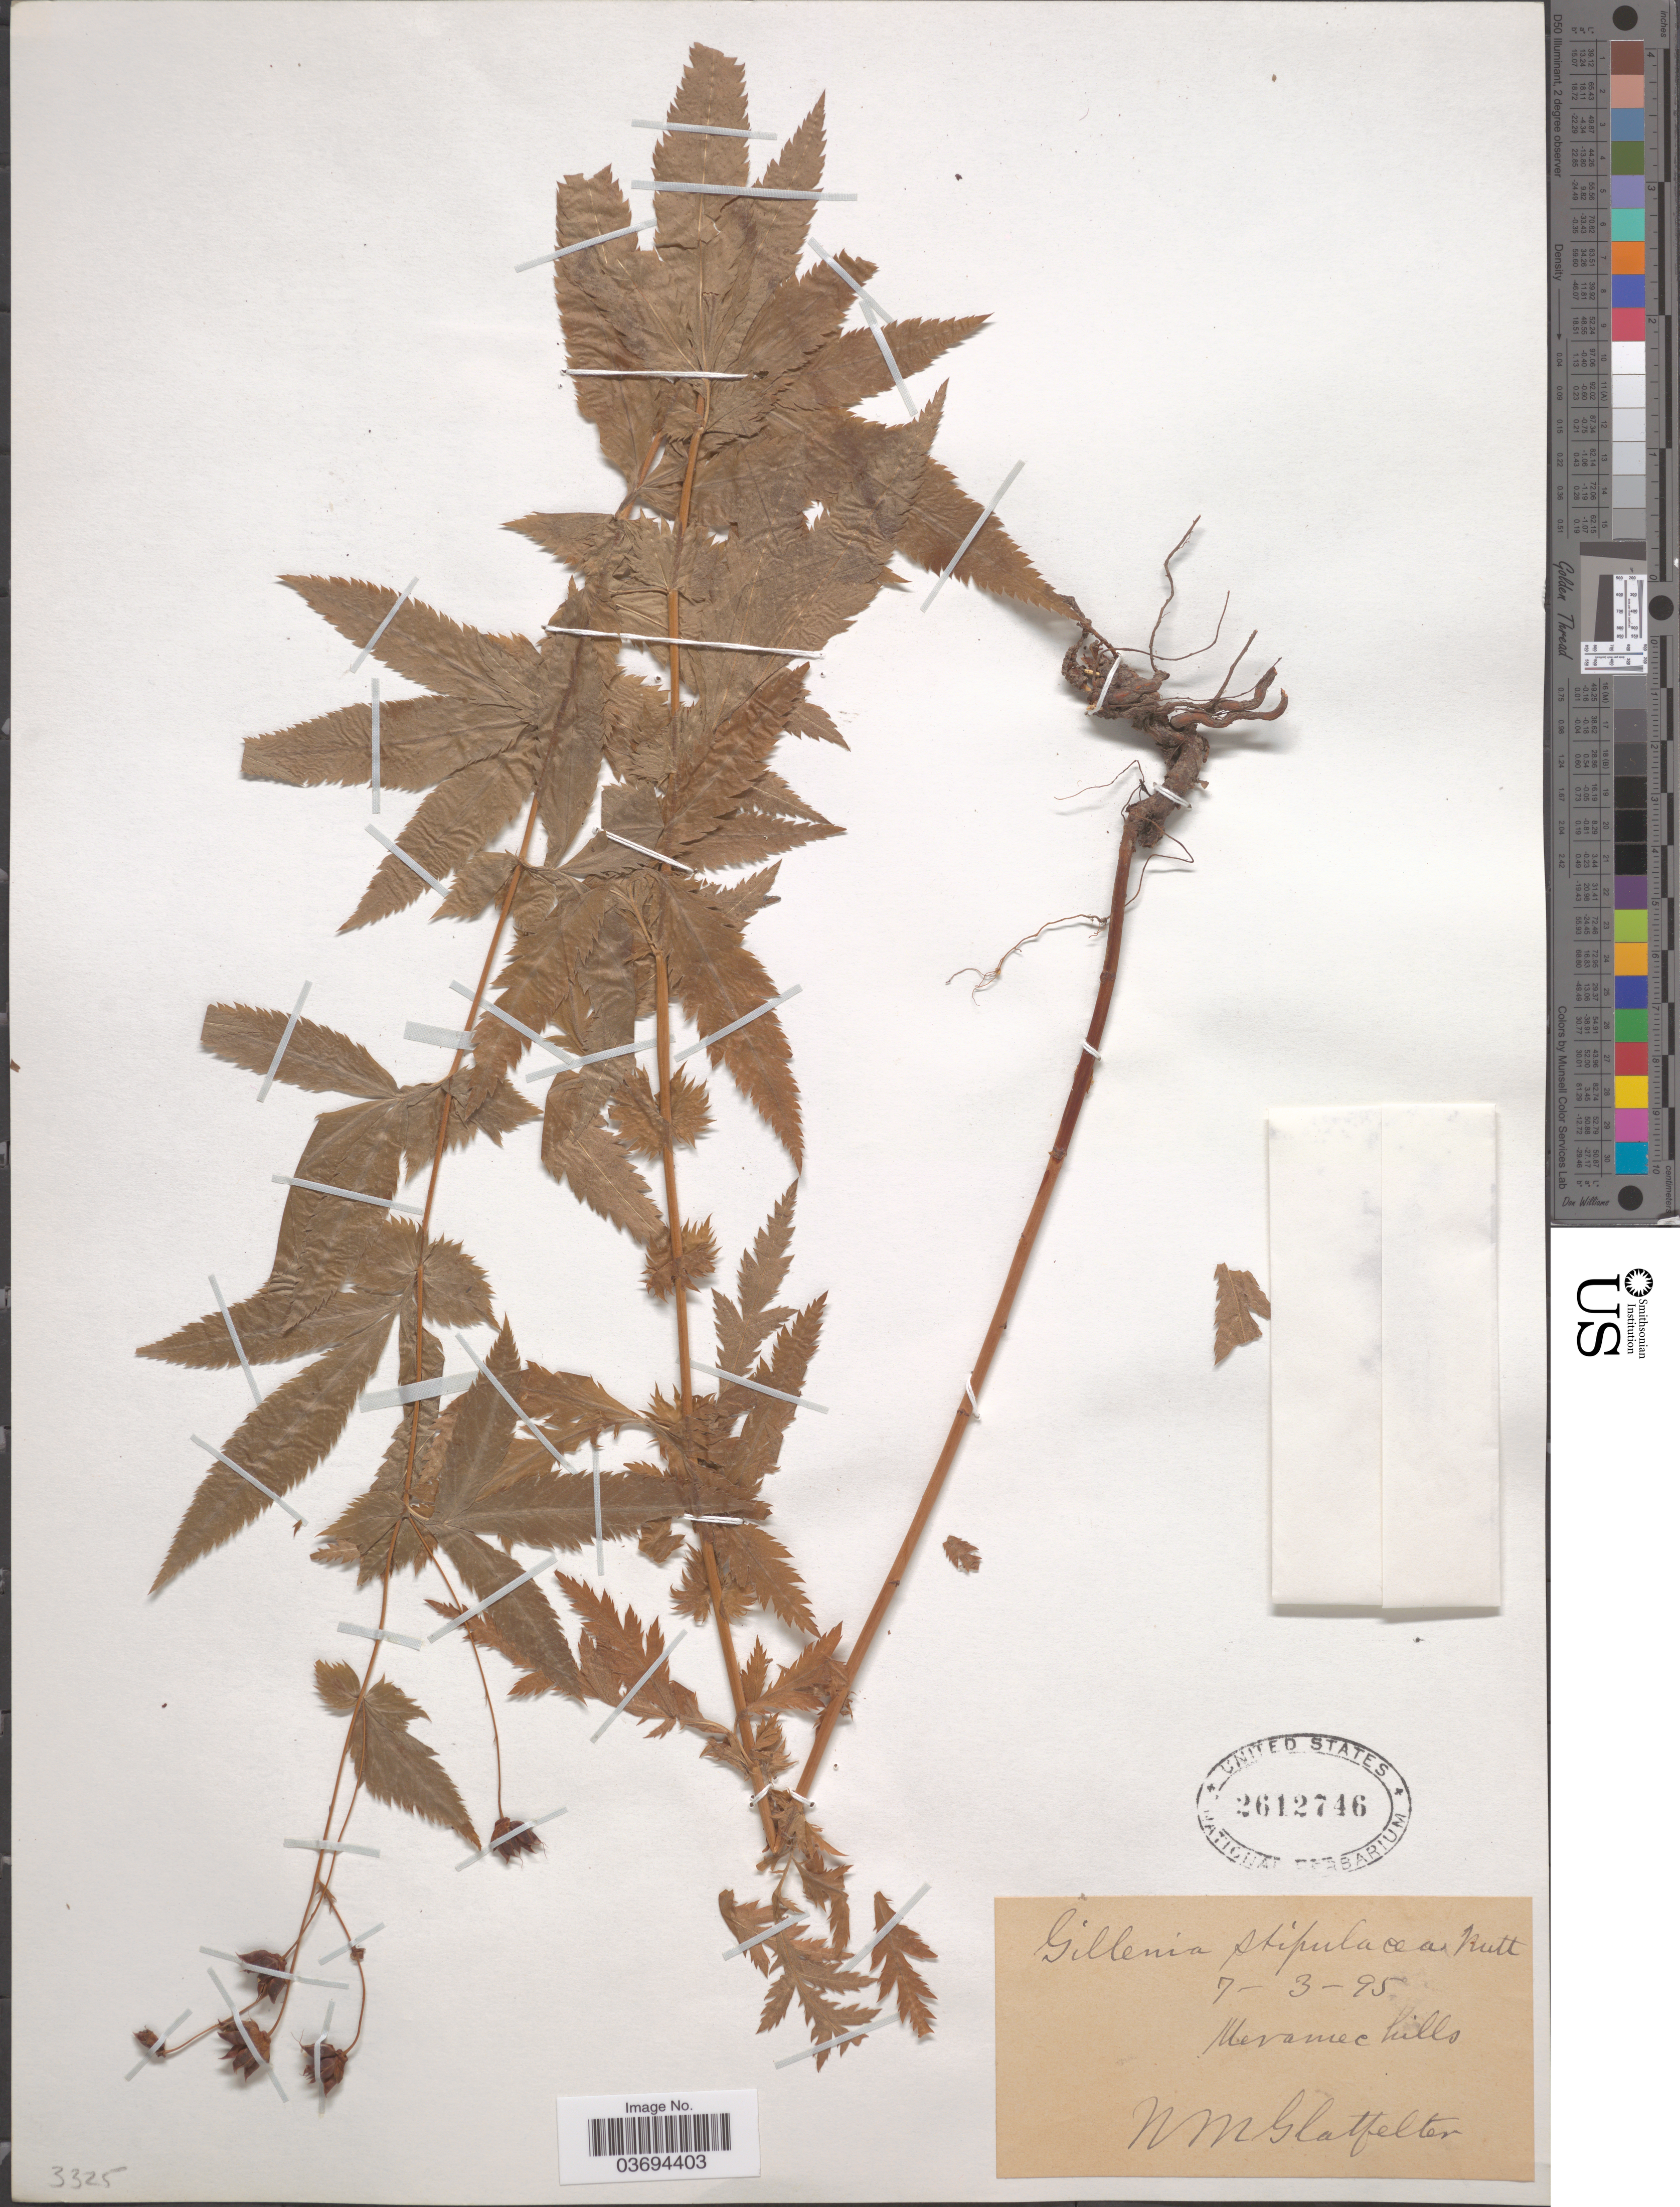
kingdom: Plantae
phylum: Tracheophyta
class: Magnoliopsida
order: Rosales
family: Rosaceae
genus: Gillenia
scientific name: Gillenia stipulata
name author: (Muhl. ex Willd.) Nutt.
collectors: N. M. Glatfelter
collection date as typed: Transcribed d/m/y: 7/3/95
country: United States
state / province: Missouri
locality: Meramec hills.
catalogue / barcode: US 2612746